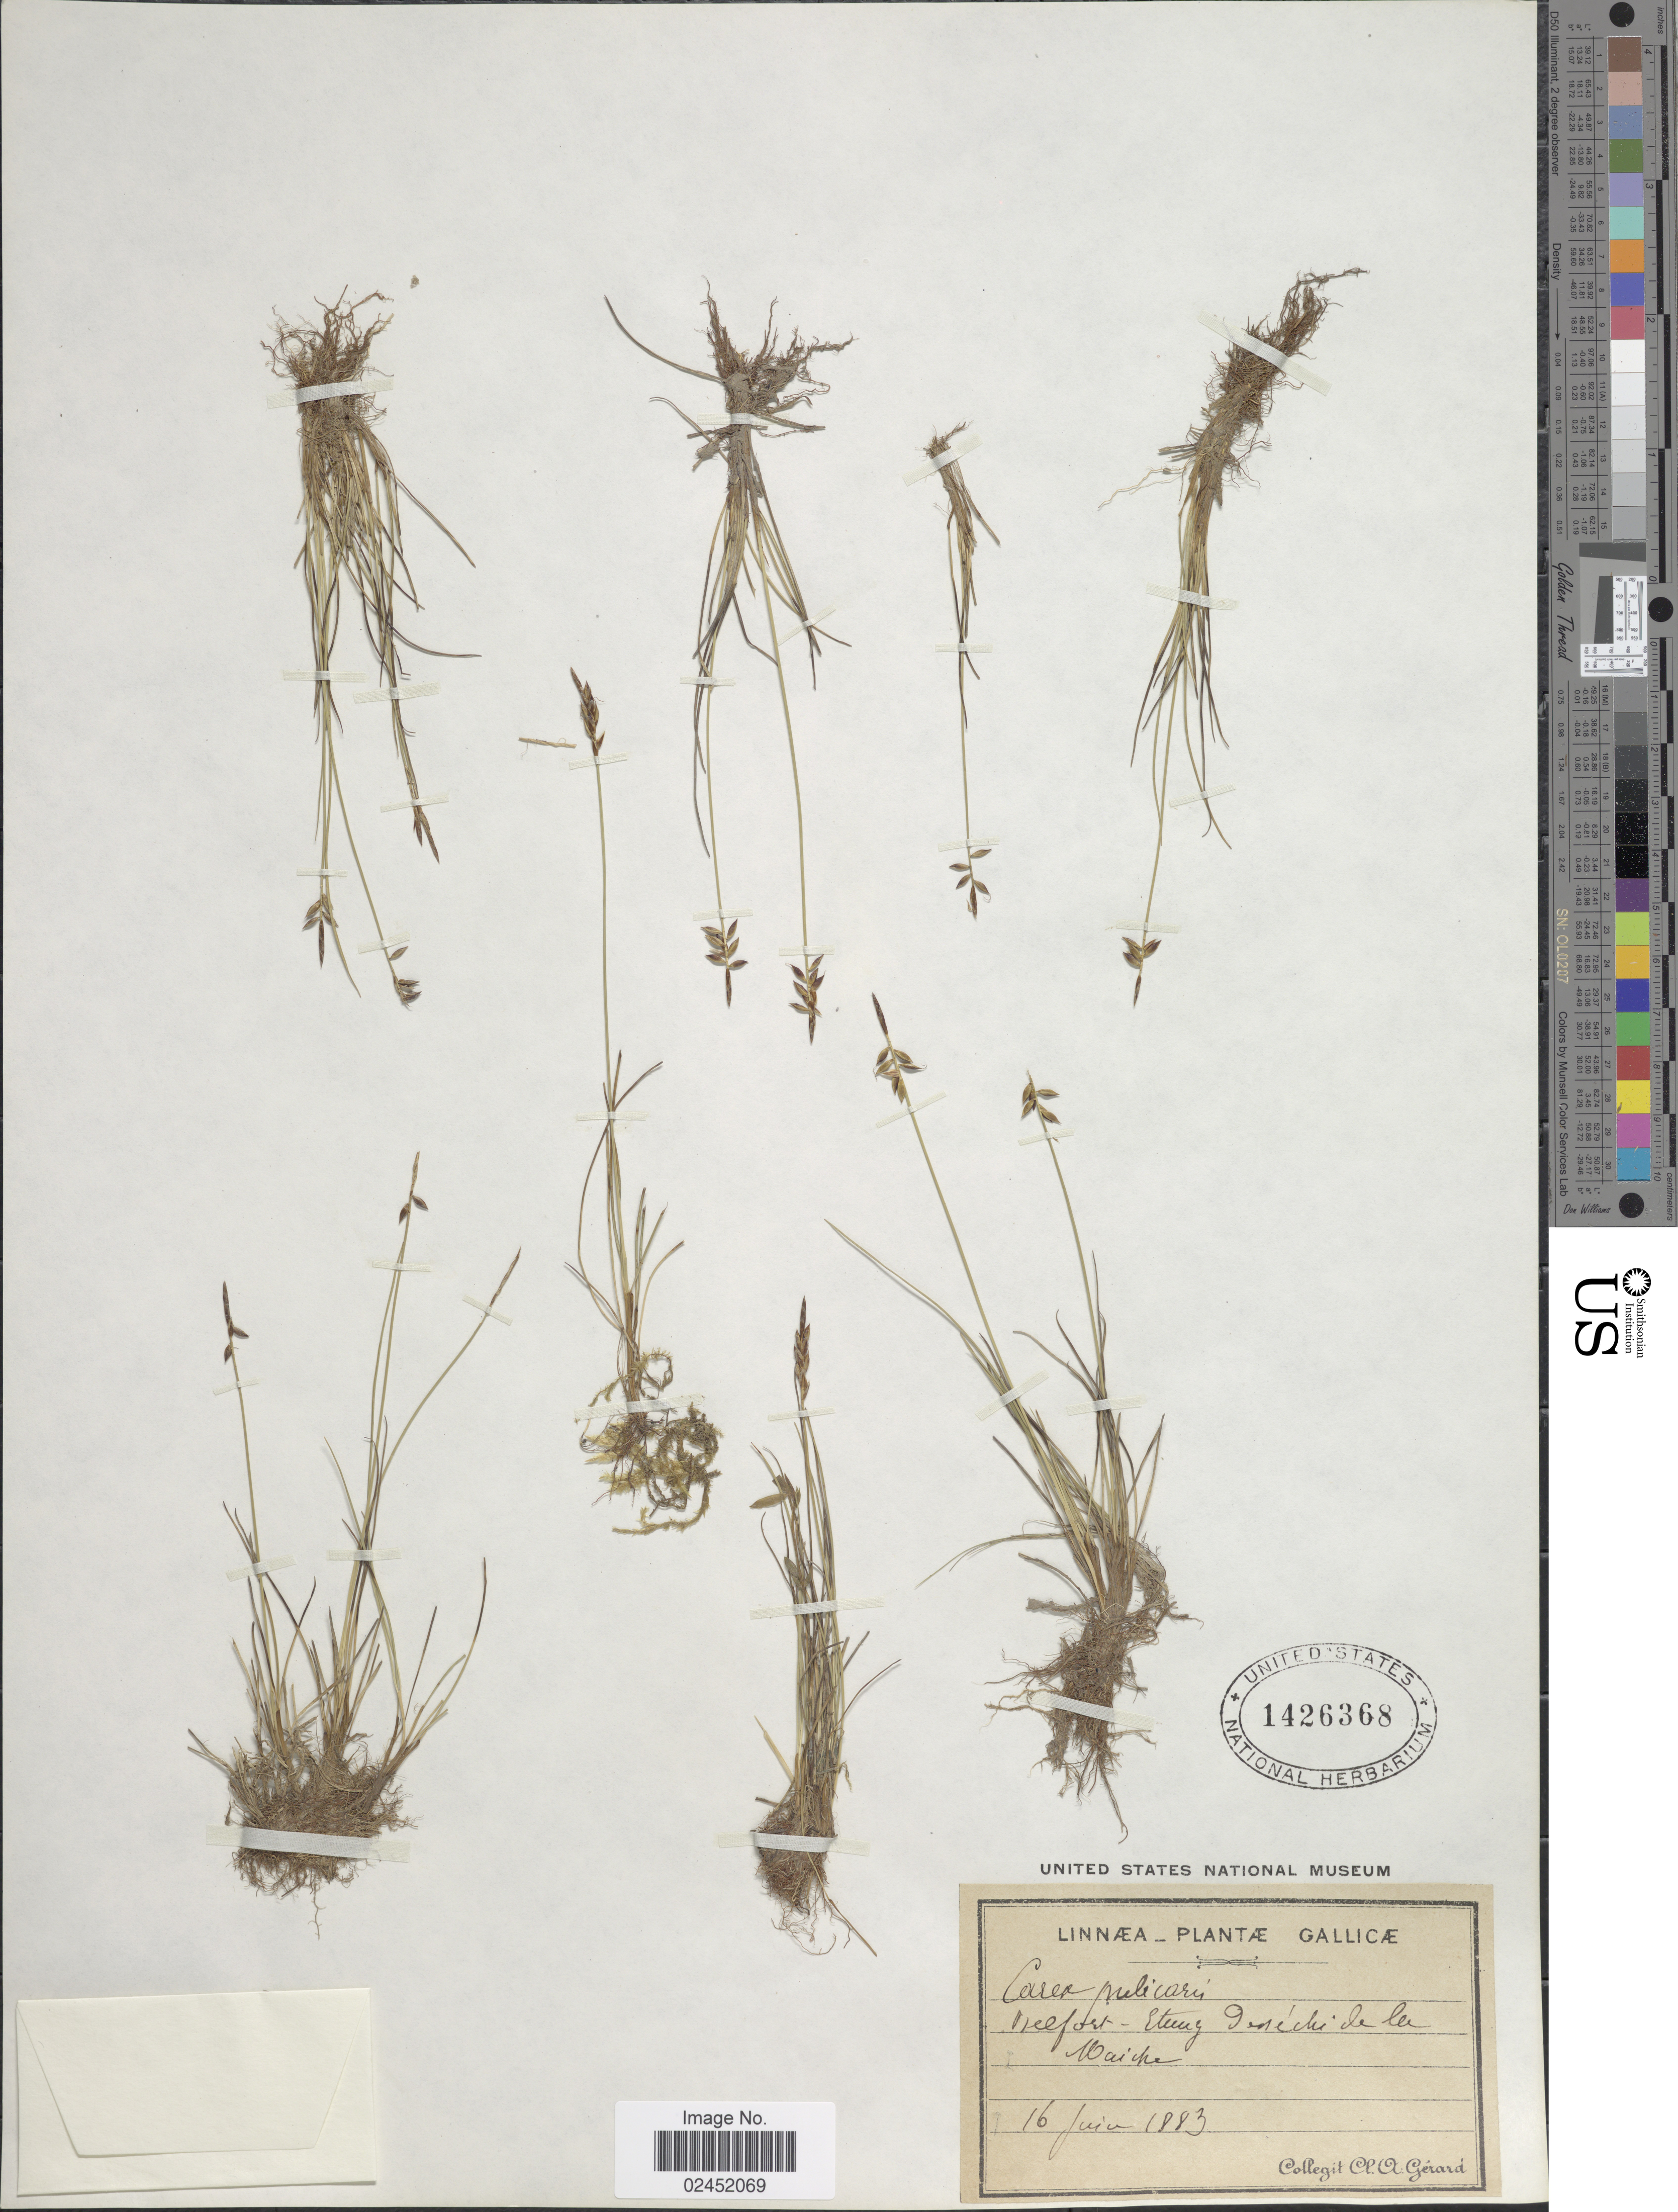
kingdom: Plantae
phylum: Tracheophyta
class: Liliopsida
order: Poales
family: Cyperaceae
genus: Carex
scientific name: Carex pulicaris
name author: L.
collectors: C. Gerard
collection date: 1883-06-16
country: France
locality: Gallicæ, Neefort - Etang derechi de la Naiche [interpreted]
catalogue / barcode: US 1426368